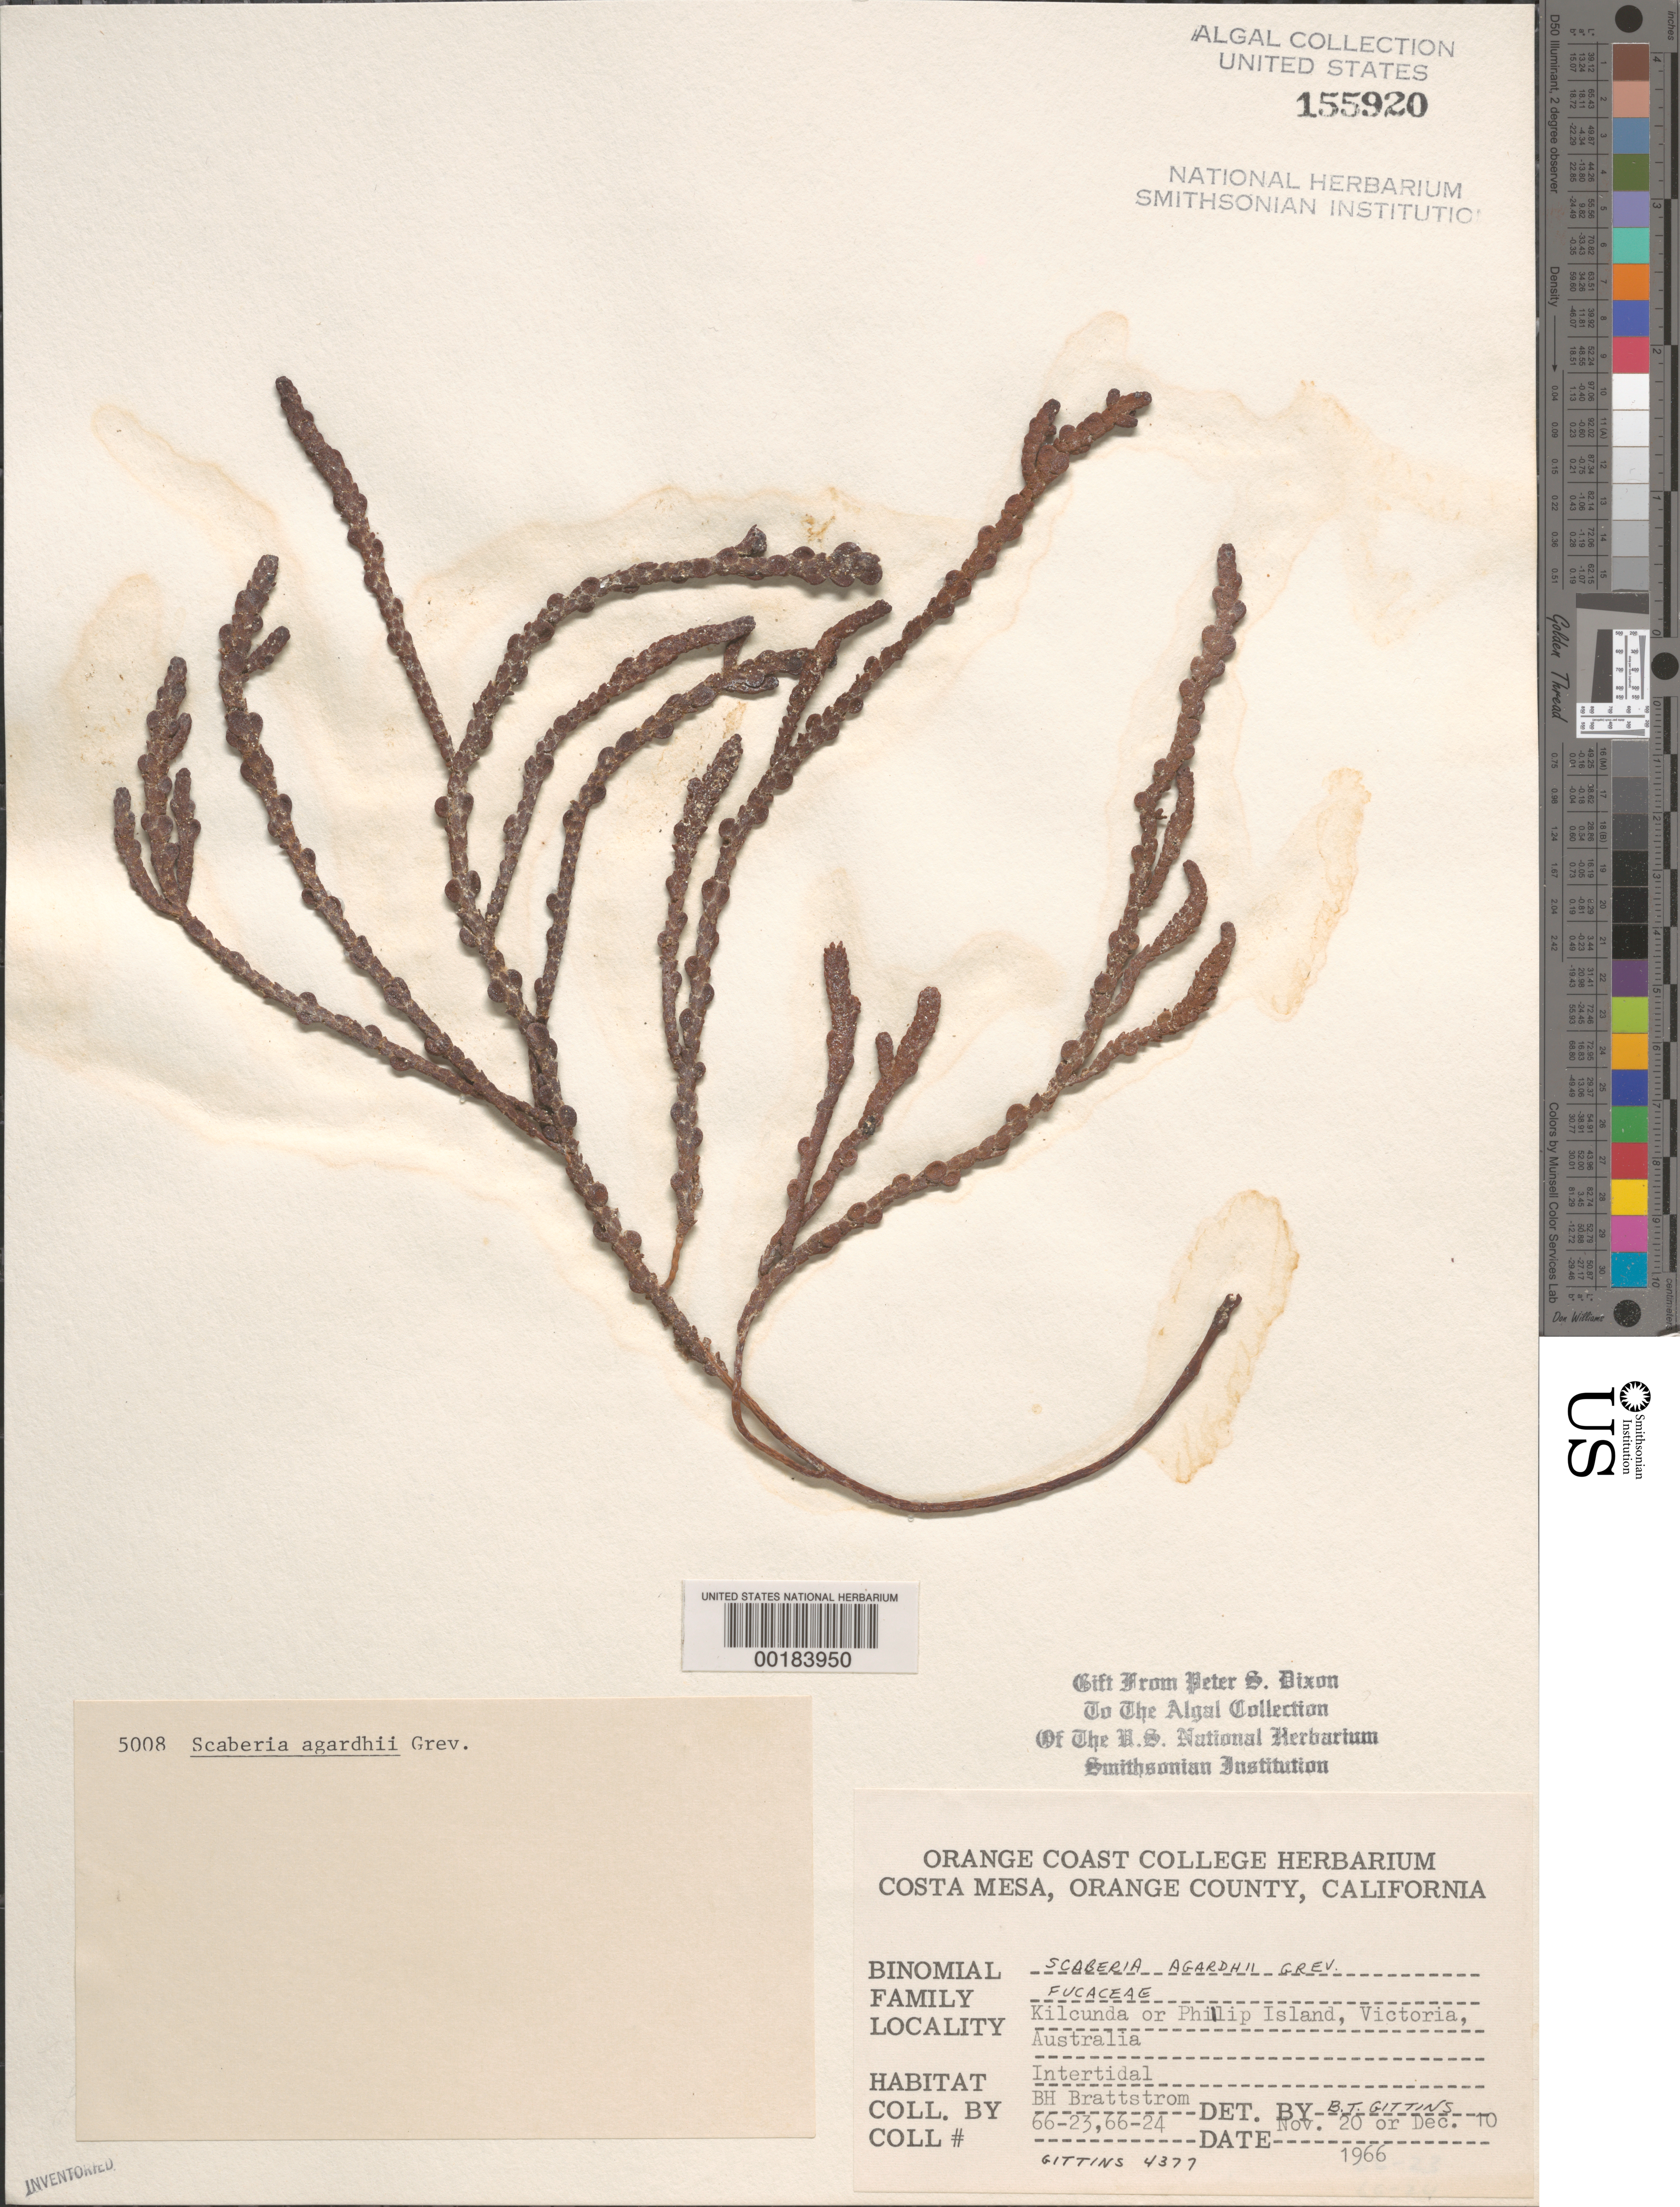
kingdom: Chromista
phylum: Ochrophyta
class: Phaeophyceae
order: Fucales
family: Sargassaceae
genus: Scaberia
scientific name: Scaberia agardhii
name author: Greville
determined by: Gittins, B. T.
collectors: B. Brattstrom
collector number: Brattstrom 66-23 & Brattstrom 66-24 & BTG 4377 & PSD 5008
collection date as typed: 20 Nov 1966 OR 10 Dec 1966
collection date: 1966-11-20 or 1966-12-10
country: Australia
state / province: Victoria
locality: Kilcunda or phillip island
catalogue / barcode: US 155920